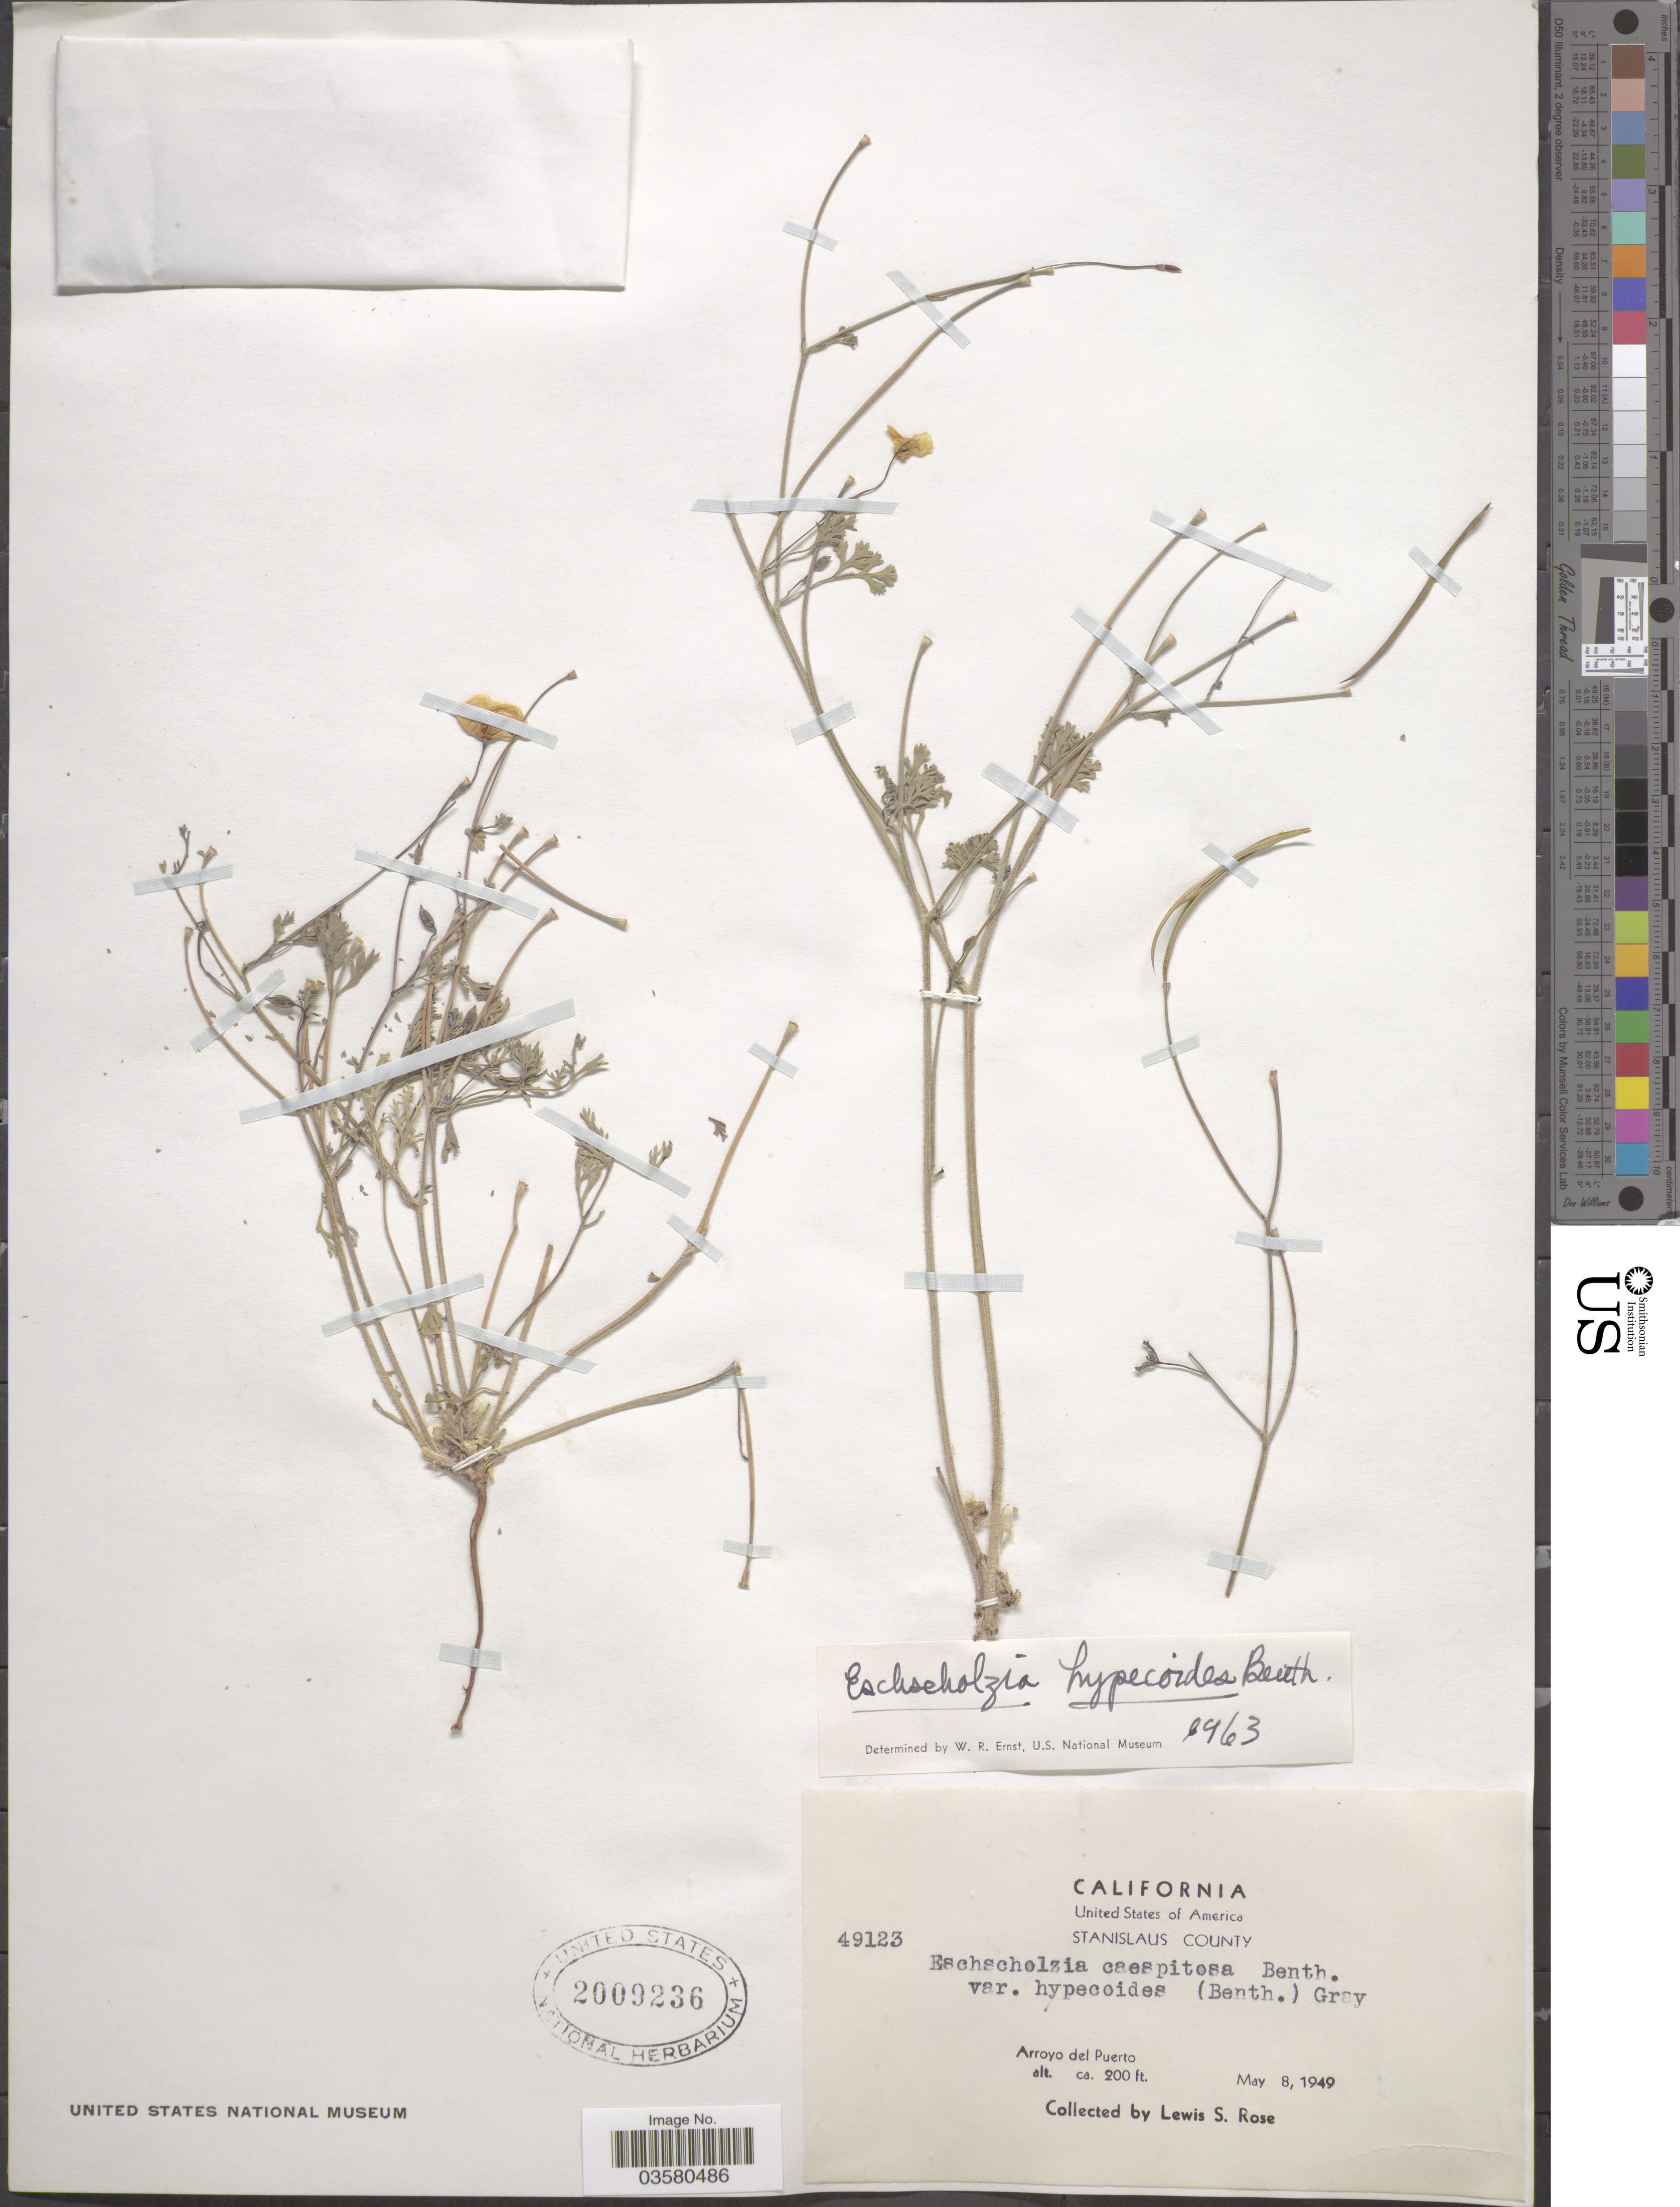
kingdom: Plantae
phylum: Tracheophyta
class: Magnoliopsida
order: Ranunculales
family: Papaveraceae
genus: Eschscholzia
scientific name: Eschscholzia hypecoides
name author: Benth.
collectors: L. S. Rose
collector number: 49123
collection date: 1949-05-08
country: United States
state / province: California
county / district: Stanislaus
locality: Stanislaus County. Arroyo del Puerto.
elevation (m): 61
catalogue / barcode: US 2009236